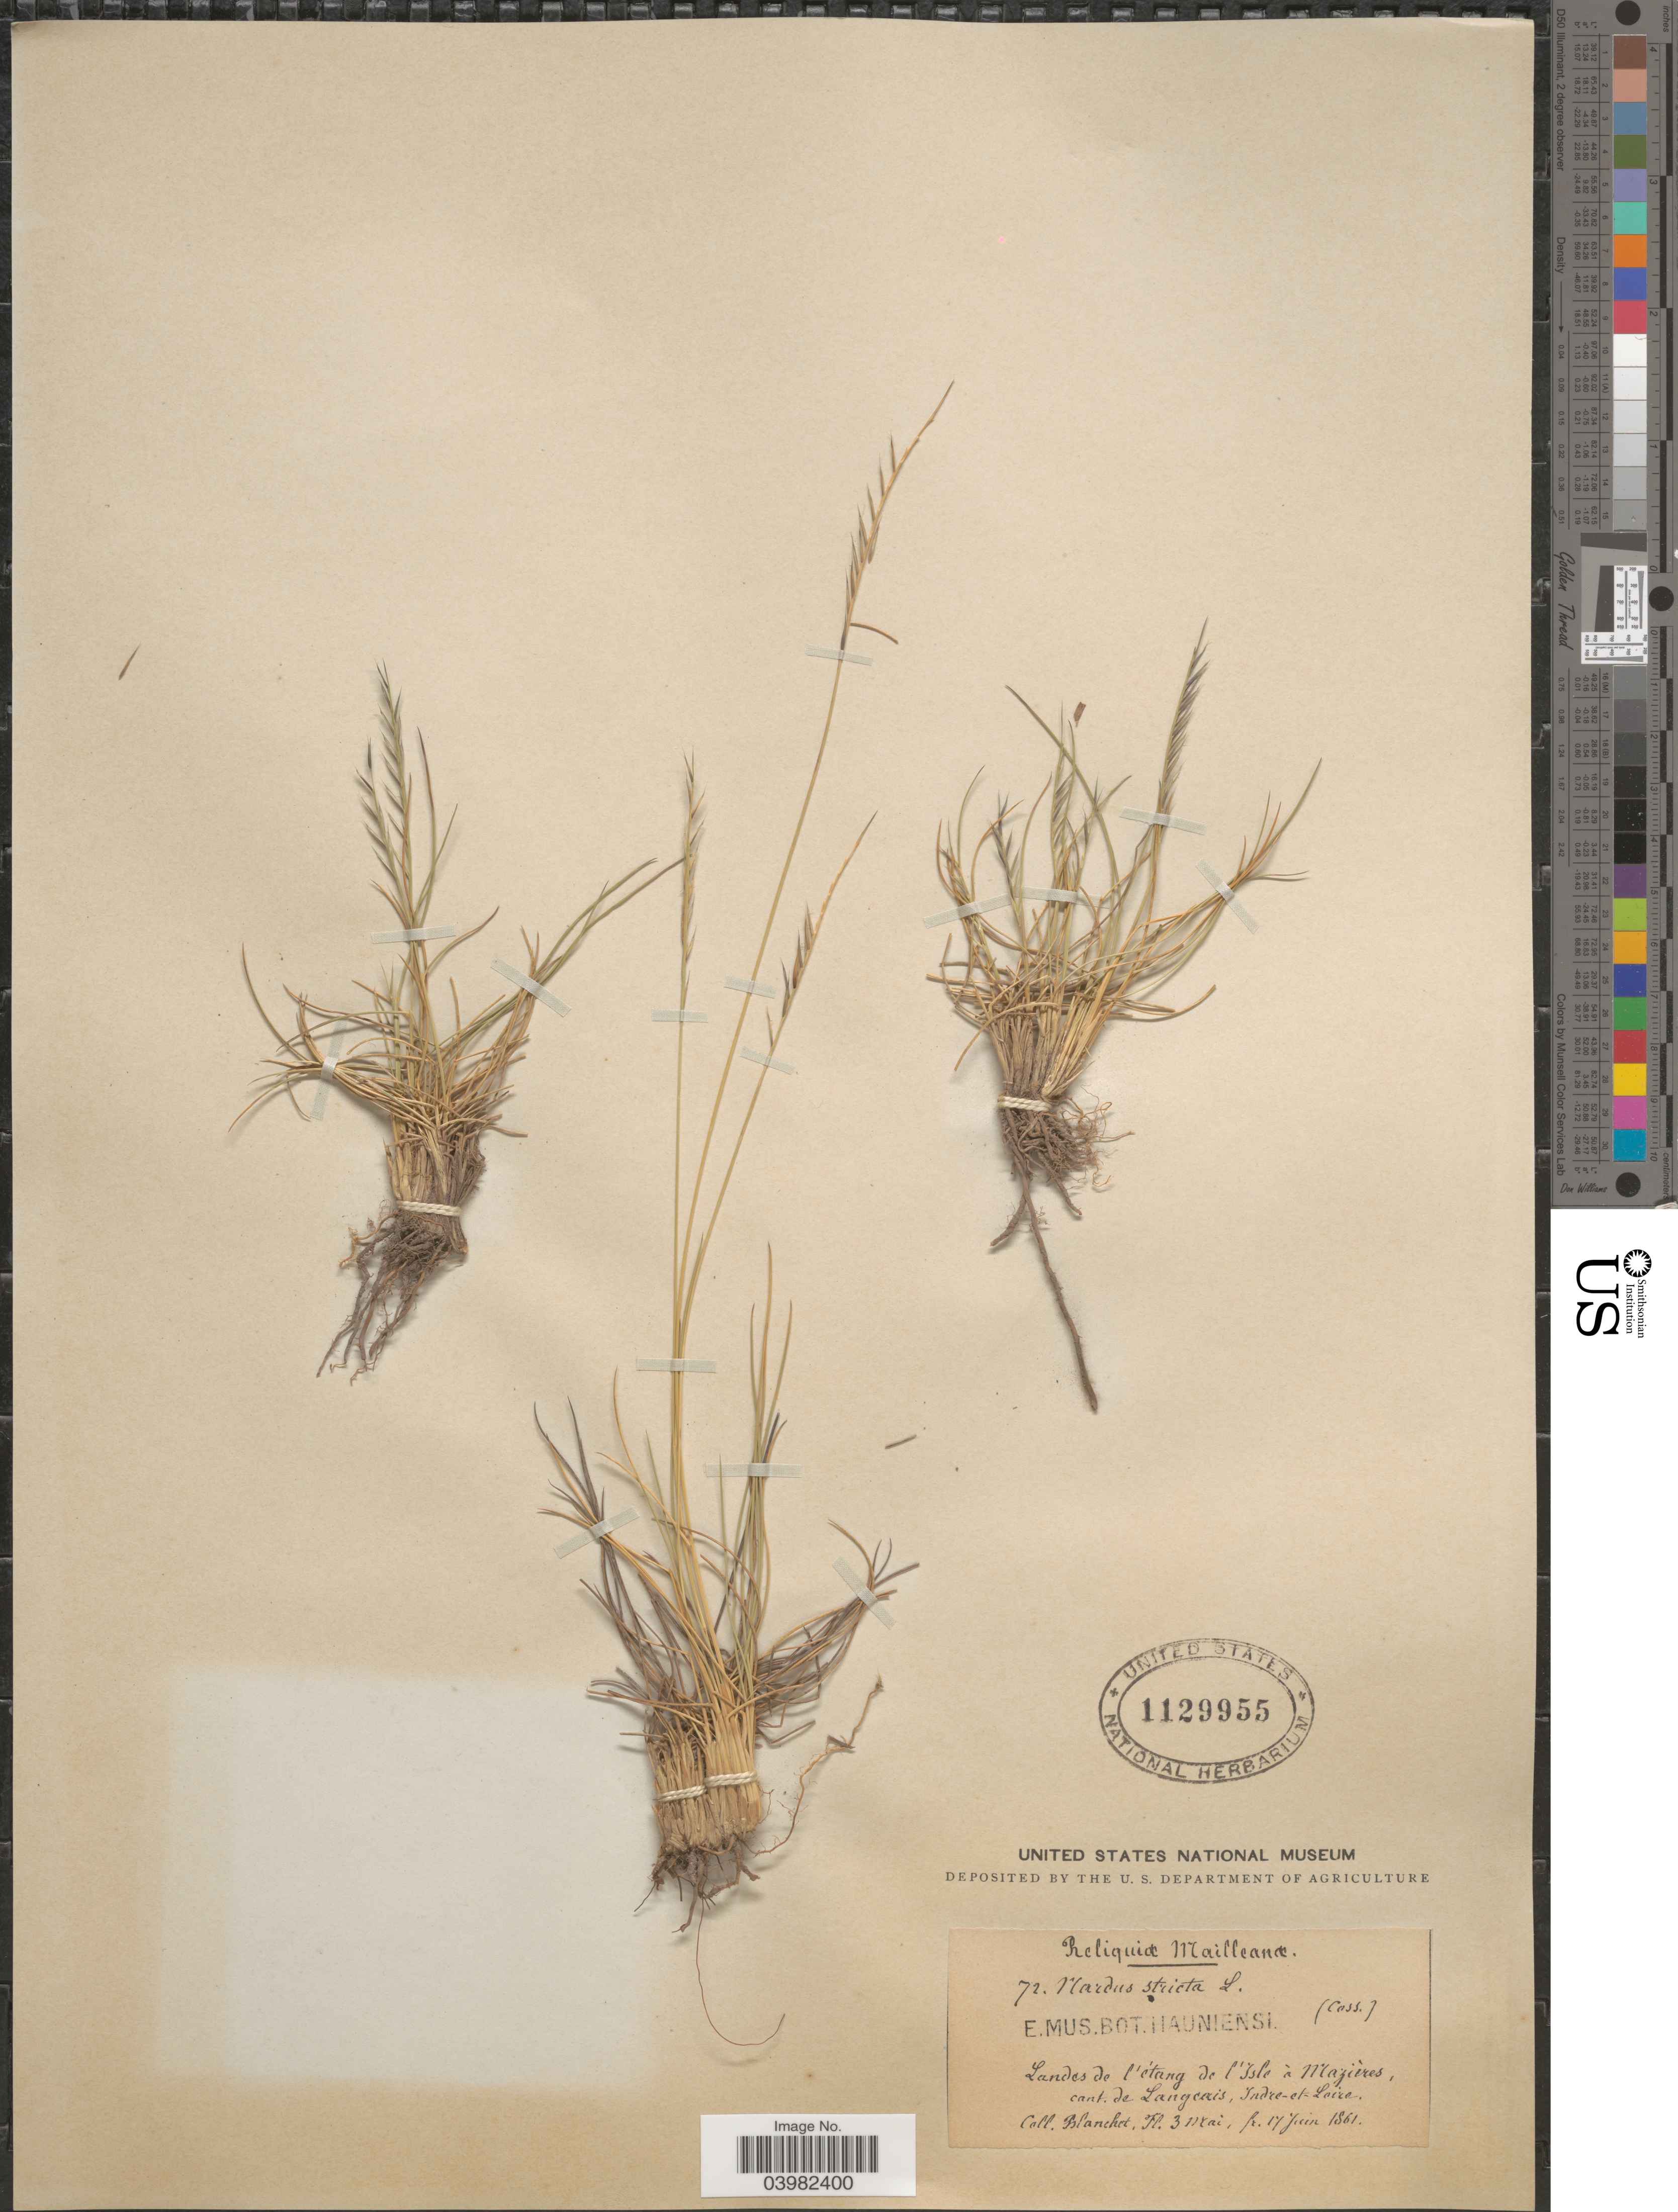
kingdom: Plantae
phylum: Tracheophyta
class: Liliopsida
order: Poales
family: Poaceae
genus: Nardus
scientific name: Nardus stricta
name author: L.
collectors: -. Blanchet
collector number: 72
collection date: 1861-05-03/1861-06-17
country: France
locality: Landes de l'étang de l'Isle à Mazières, cant. de Langeais, Indre-et-Loire.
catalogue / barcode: US 1129955